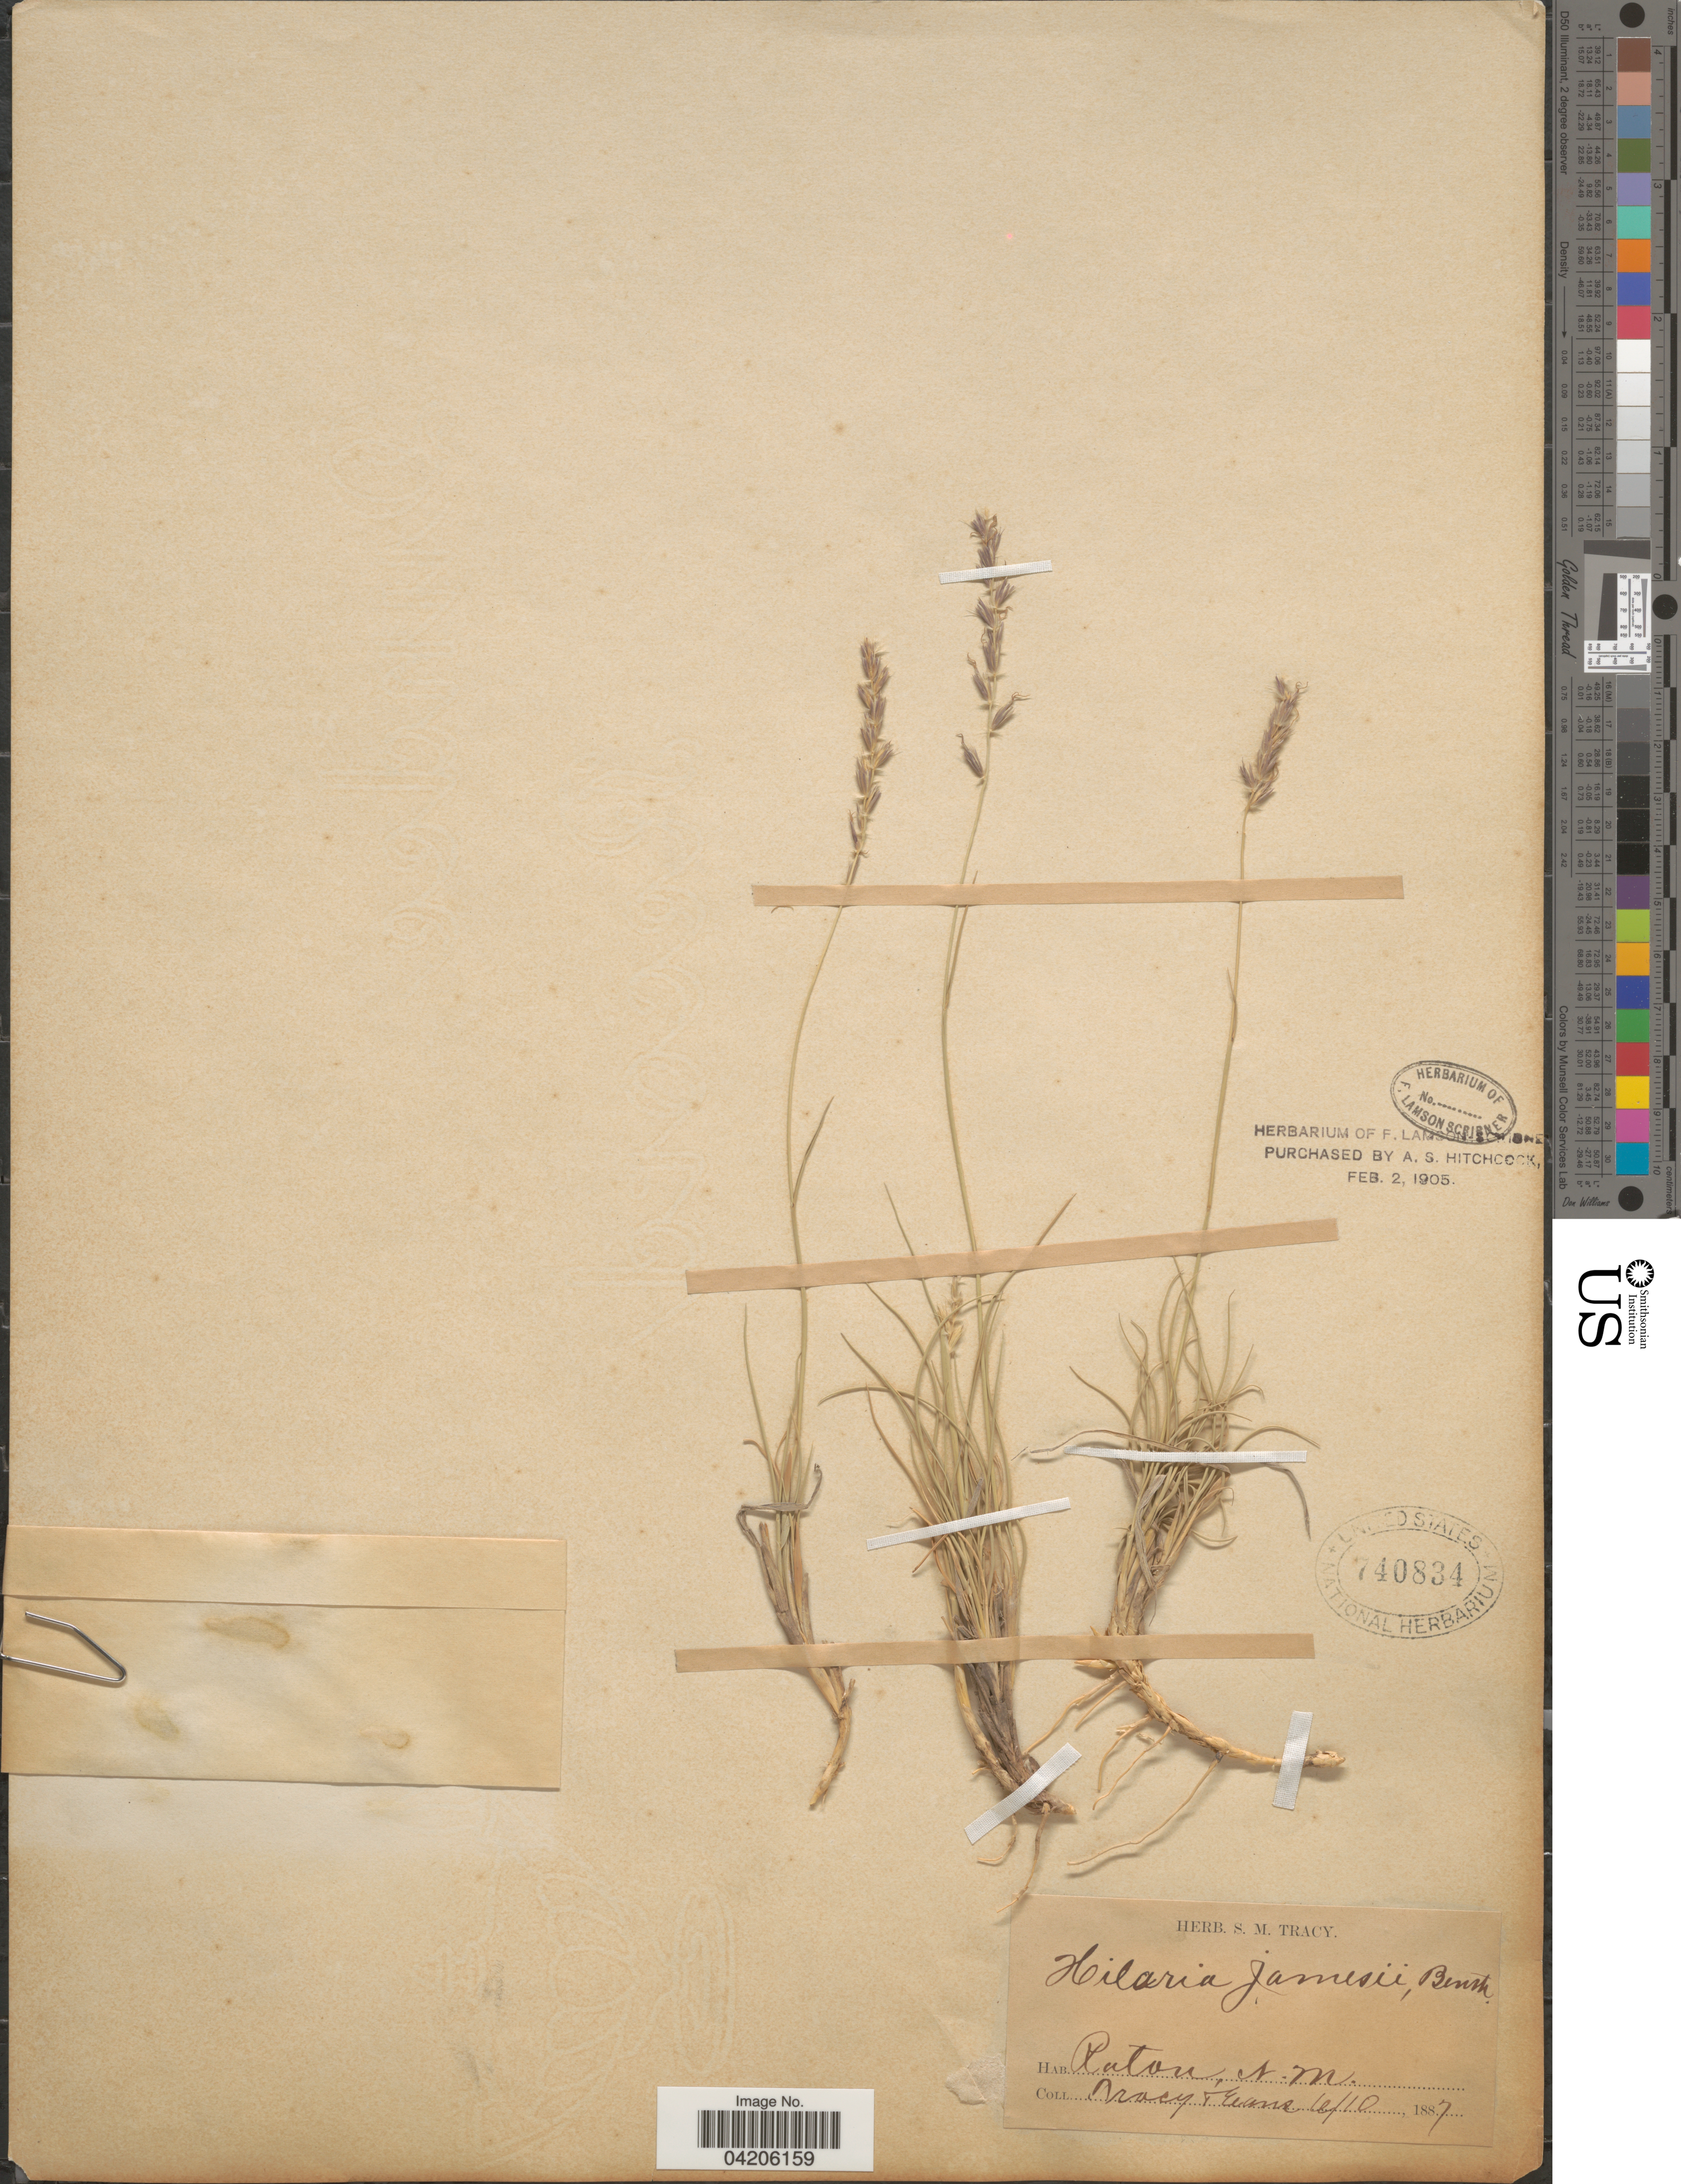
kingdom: Plantae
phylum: Tracheophyta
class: Liliopsida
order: Poales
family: Poaceae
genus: Hilaria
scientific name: Hilaria jamesii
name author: (Torr.) Benth.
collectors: S. M. Tracy & -- Evans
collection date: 1887-06-10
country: United States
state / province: New Mexico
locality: Raton.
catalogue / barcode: US 740834